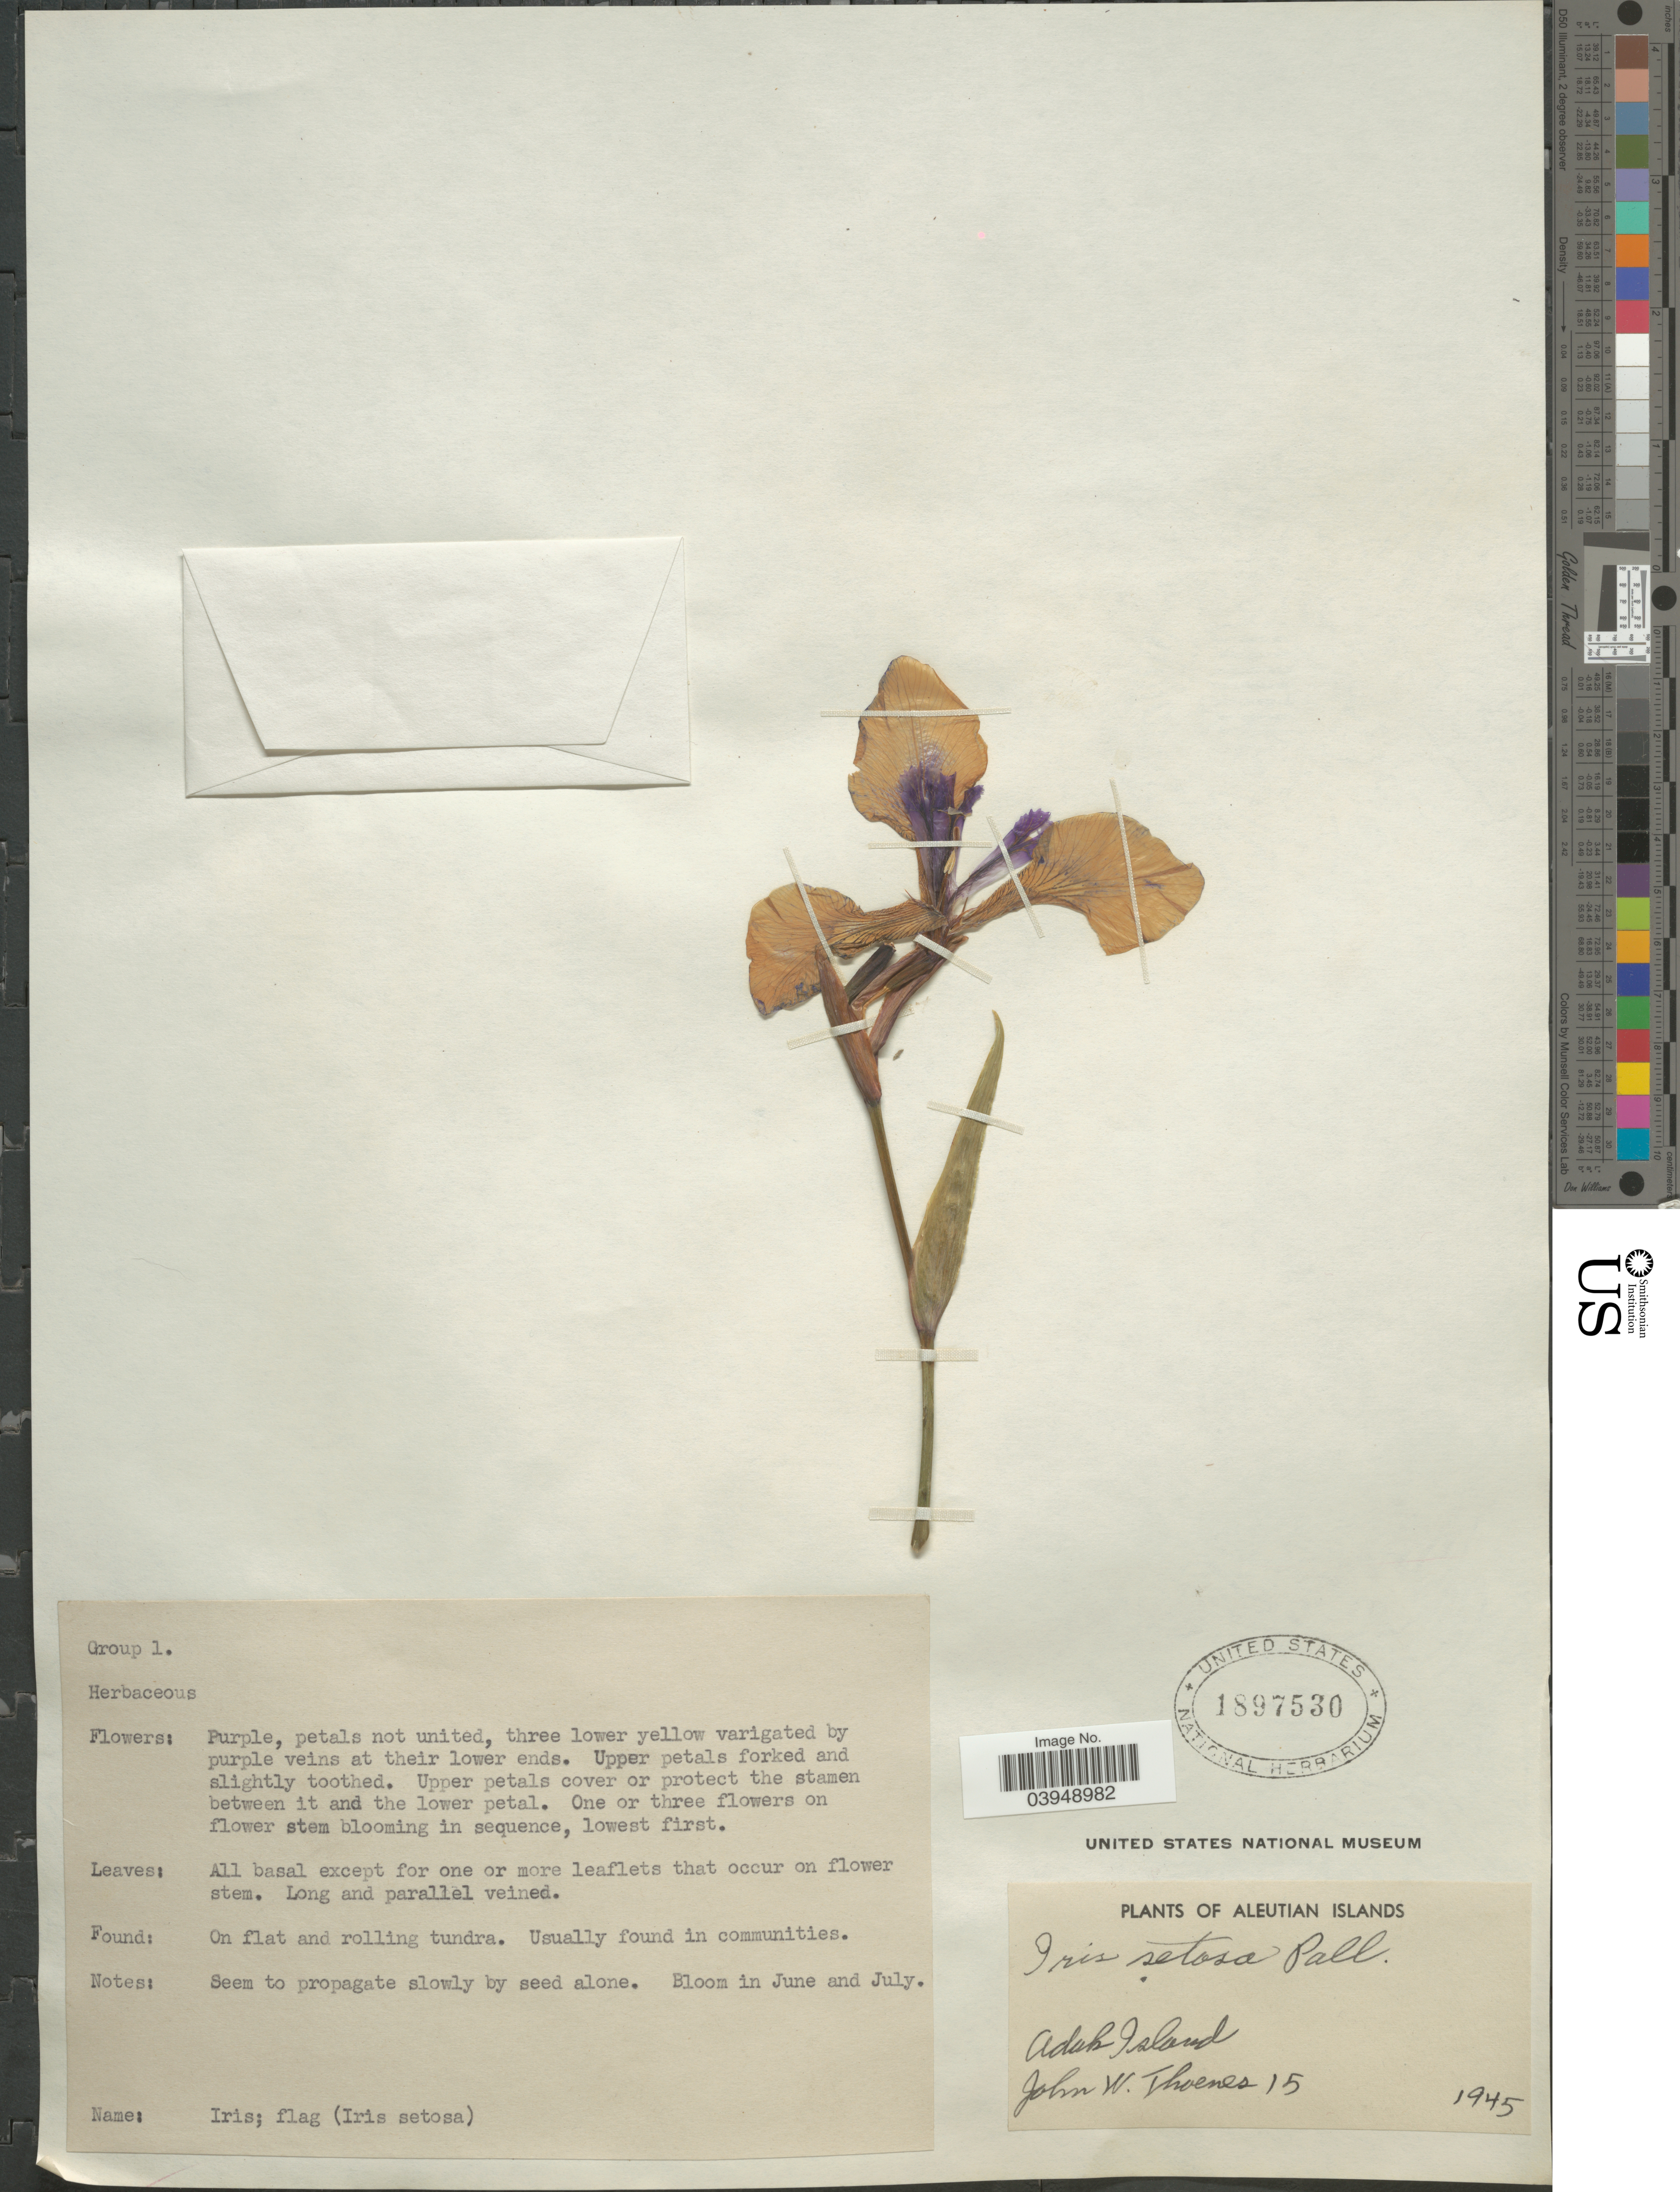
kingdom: Plantae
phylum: Tracheophyta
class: Liliopsida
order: Asparagales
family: Iridaceae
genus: Iris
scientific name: Iris setosa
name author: Pall. ex Link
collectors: J. Thoenes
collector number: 15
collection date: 1945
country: United States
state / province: Alaska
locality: Aleutian Islands. Adak Island.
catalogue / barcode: US 1897530